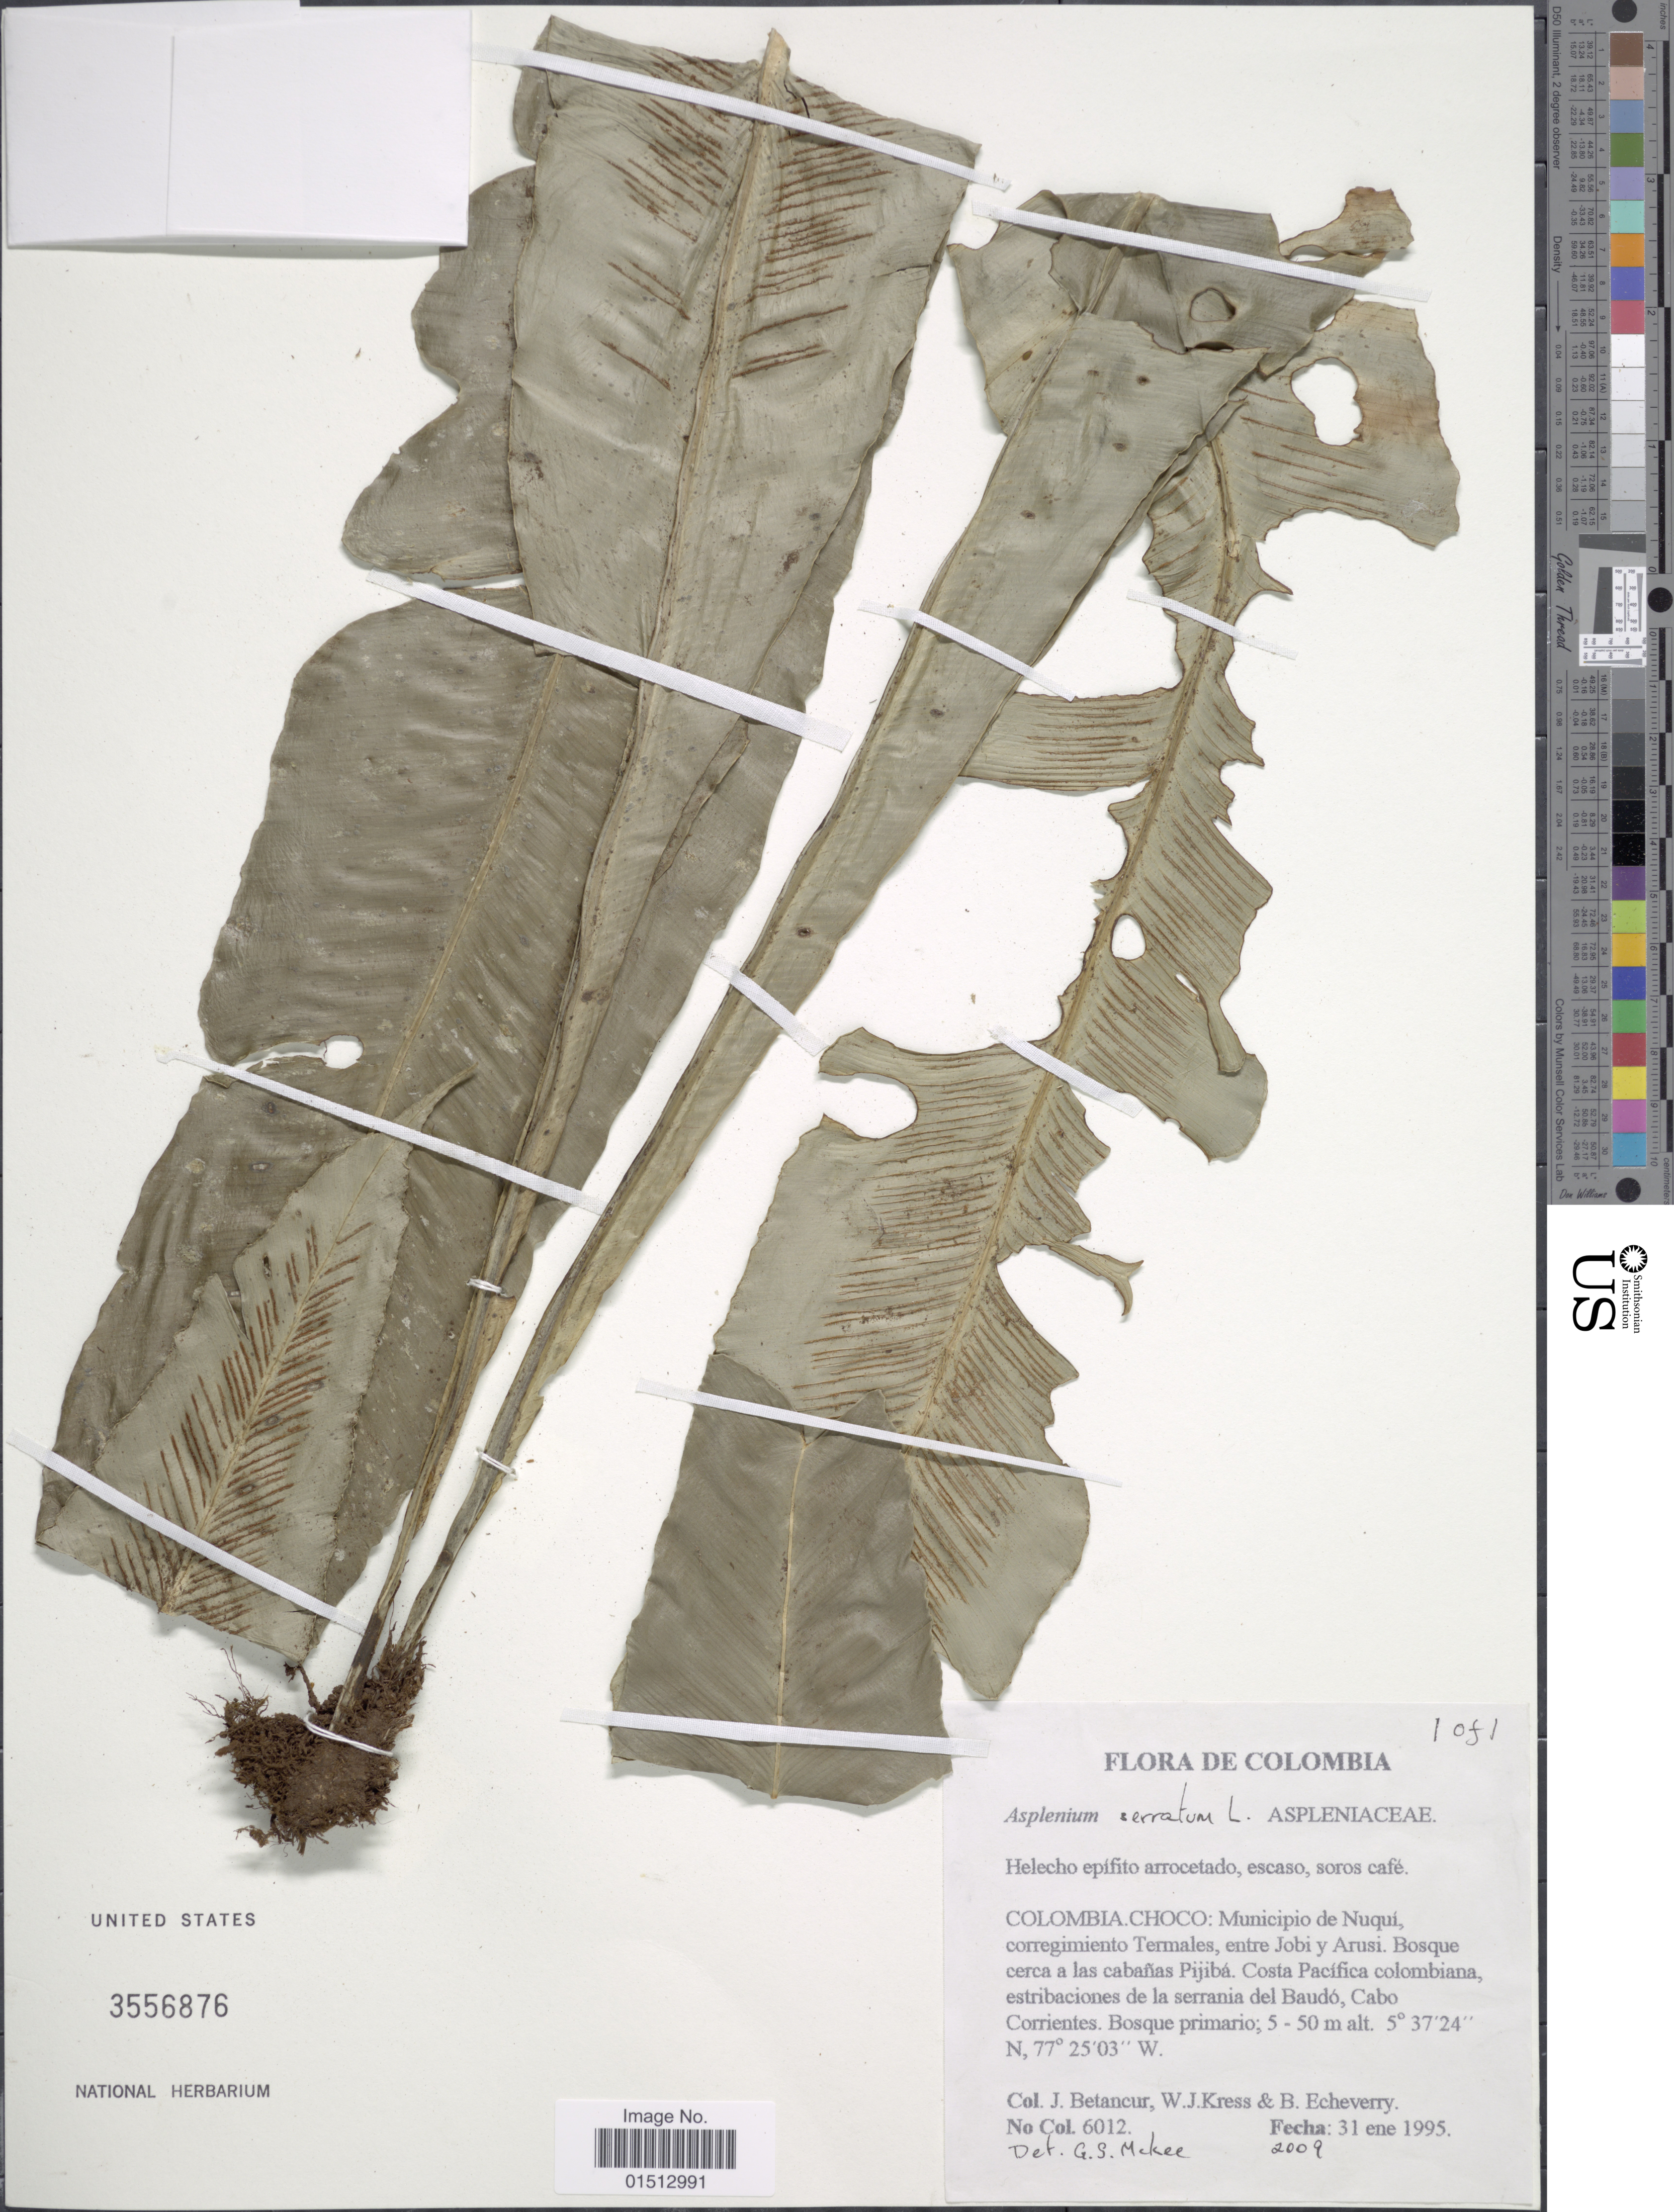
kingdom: Plantae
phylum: Tracheophyta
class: Polypodiopsida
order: Polypodiales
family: Aspleniaceae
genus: Asplenium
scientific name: Asplenium serratum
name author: L.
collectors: J. Betancur, W. J. Kress & B. Echeverry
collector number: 6012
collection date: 1995-01-31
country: Colombia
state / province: Chocó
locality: Colombia, Choco: Muncipio de Nuqui,corregimento termales, entre Jobi y Arusi. Bosque cerca a las cabanas Pijiba. Costa Pacifica colombiana, estribaciones de la serrania del Baudo, Cabo Corrientes.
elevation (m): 5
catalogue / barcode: US 3556876